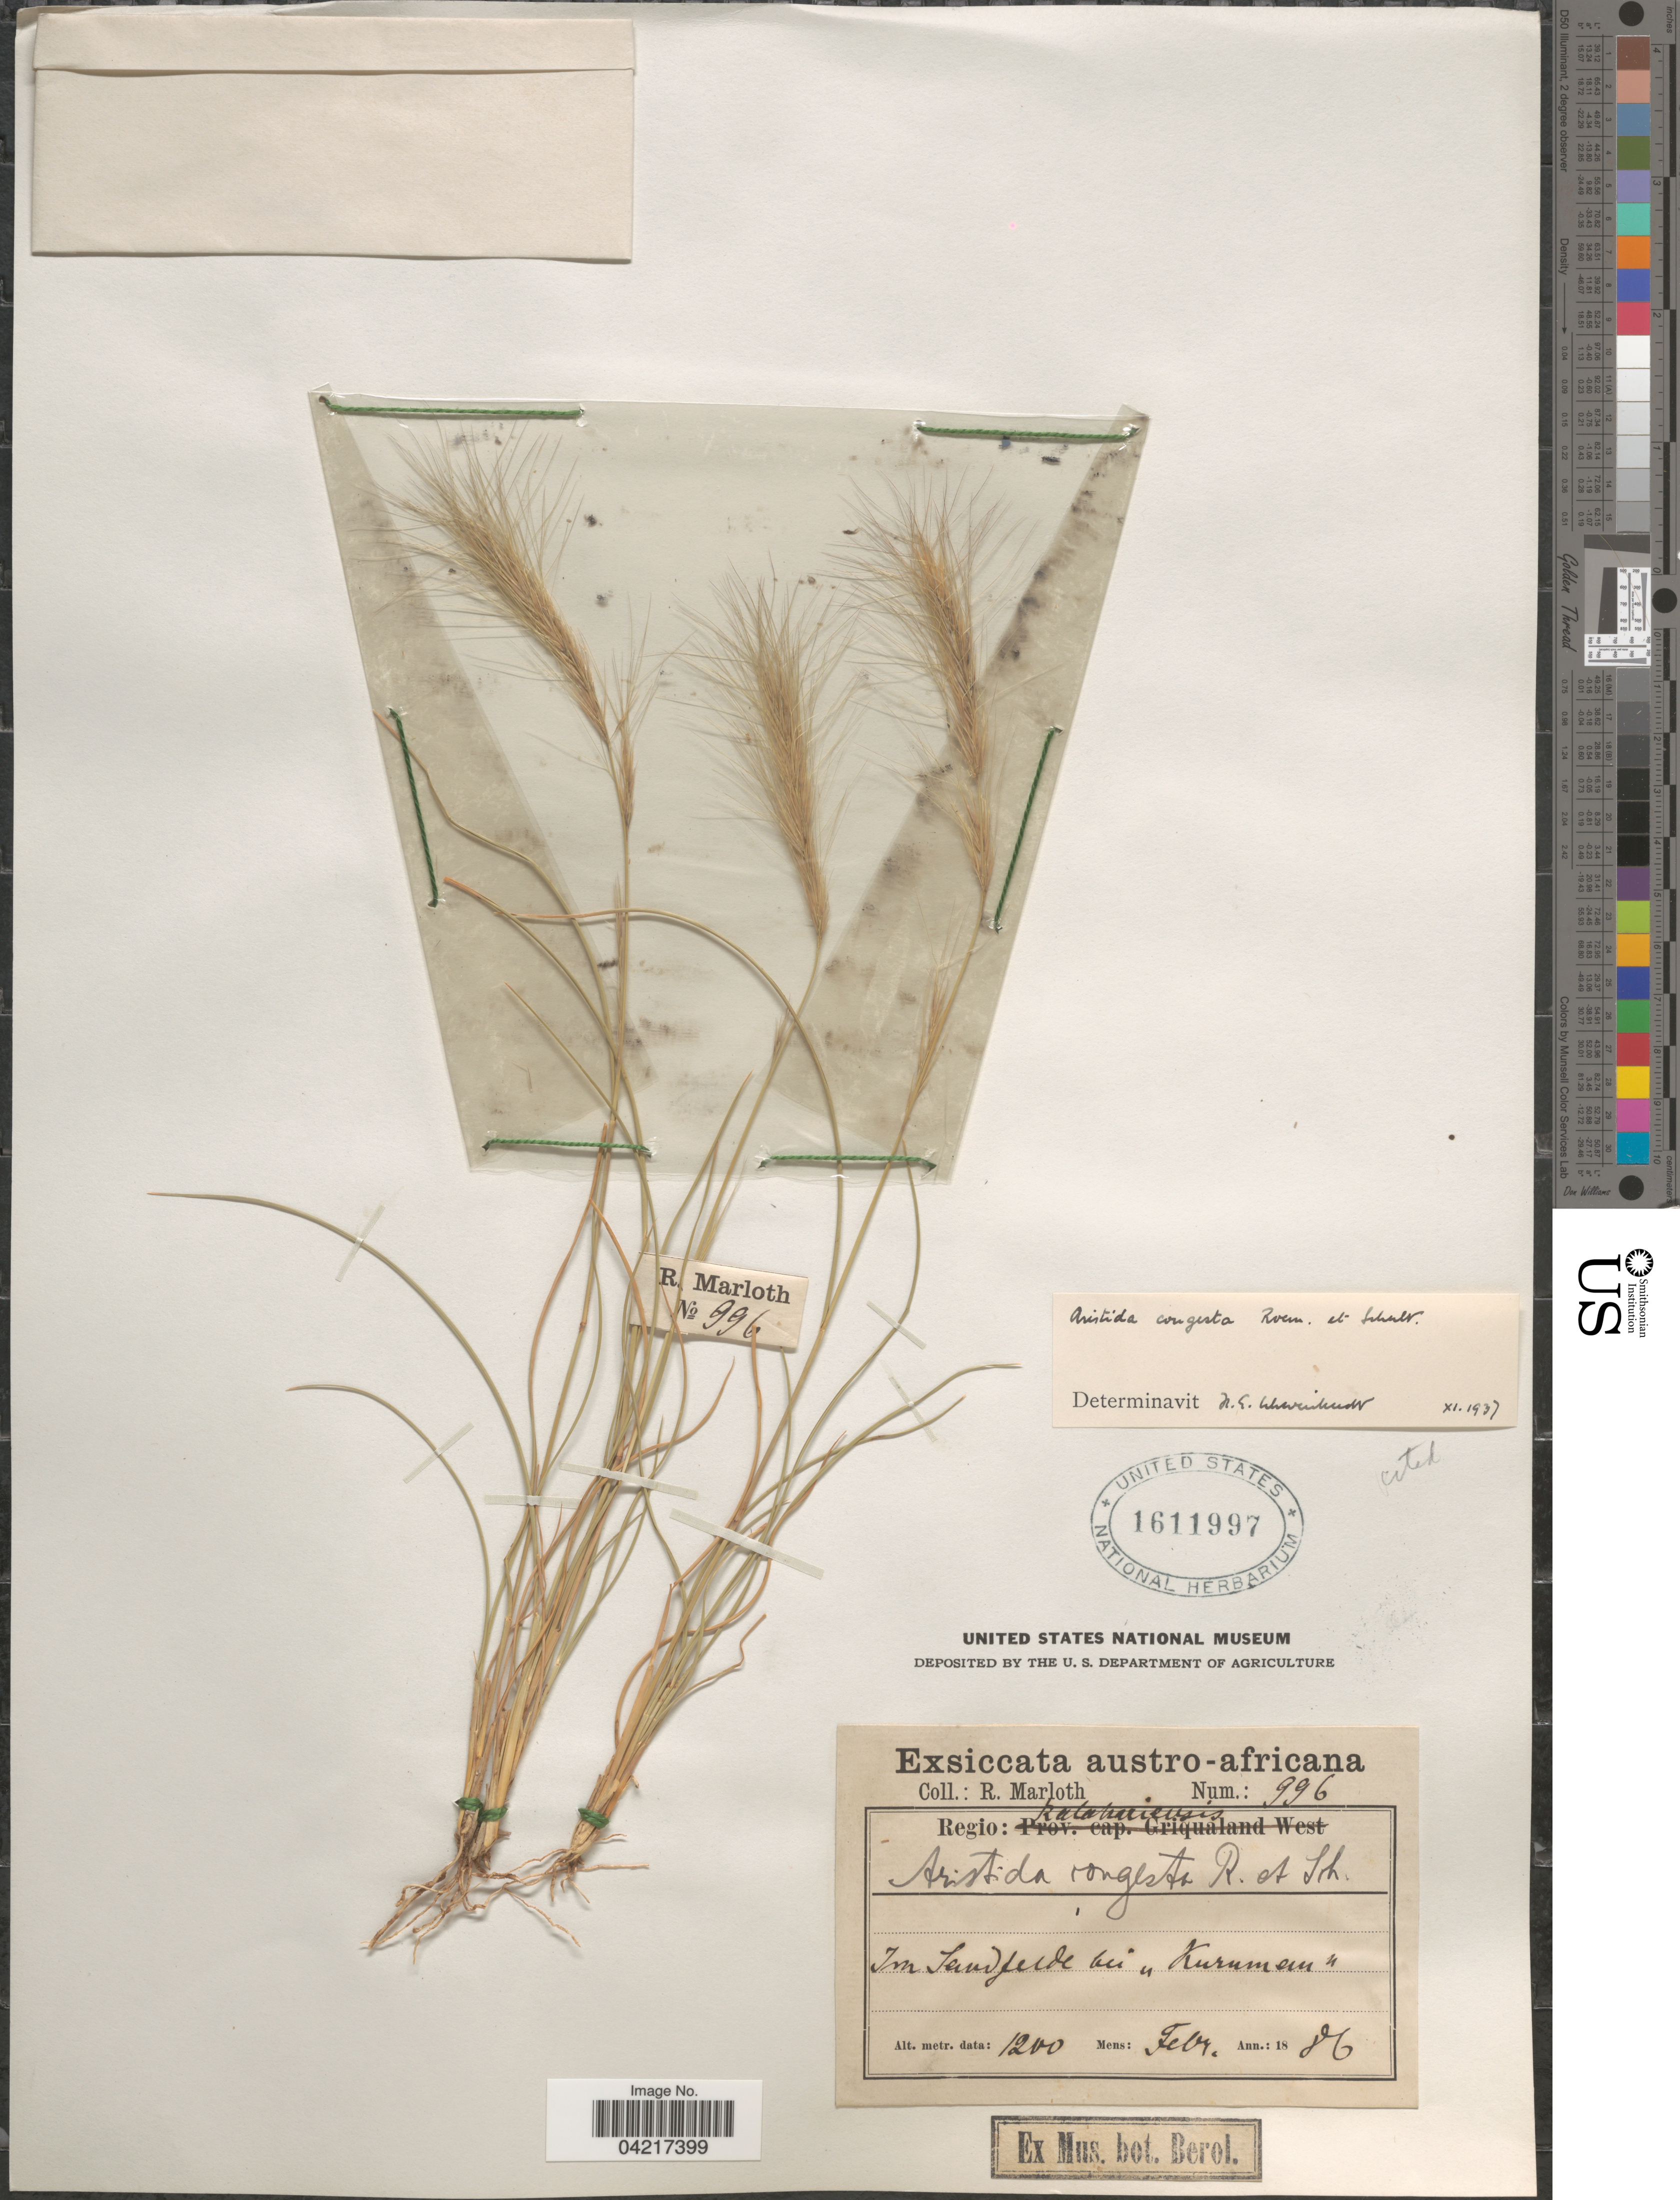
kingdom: Plantae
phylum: Tracheophyta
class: Liliopsida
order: Poales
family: Poaceae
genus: Aristida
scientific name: Aristida congesta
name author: Roem. & Schult.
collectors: R. Marloth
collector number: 996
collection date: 1886-02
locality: Austro-africana. Regio: Kalahariensis. In [illegible text] bei "Kuruman".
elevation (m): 1200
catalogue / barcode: US 1611997